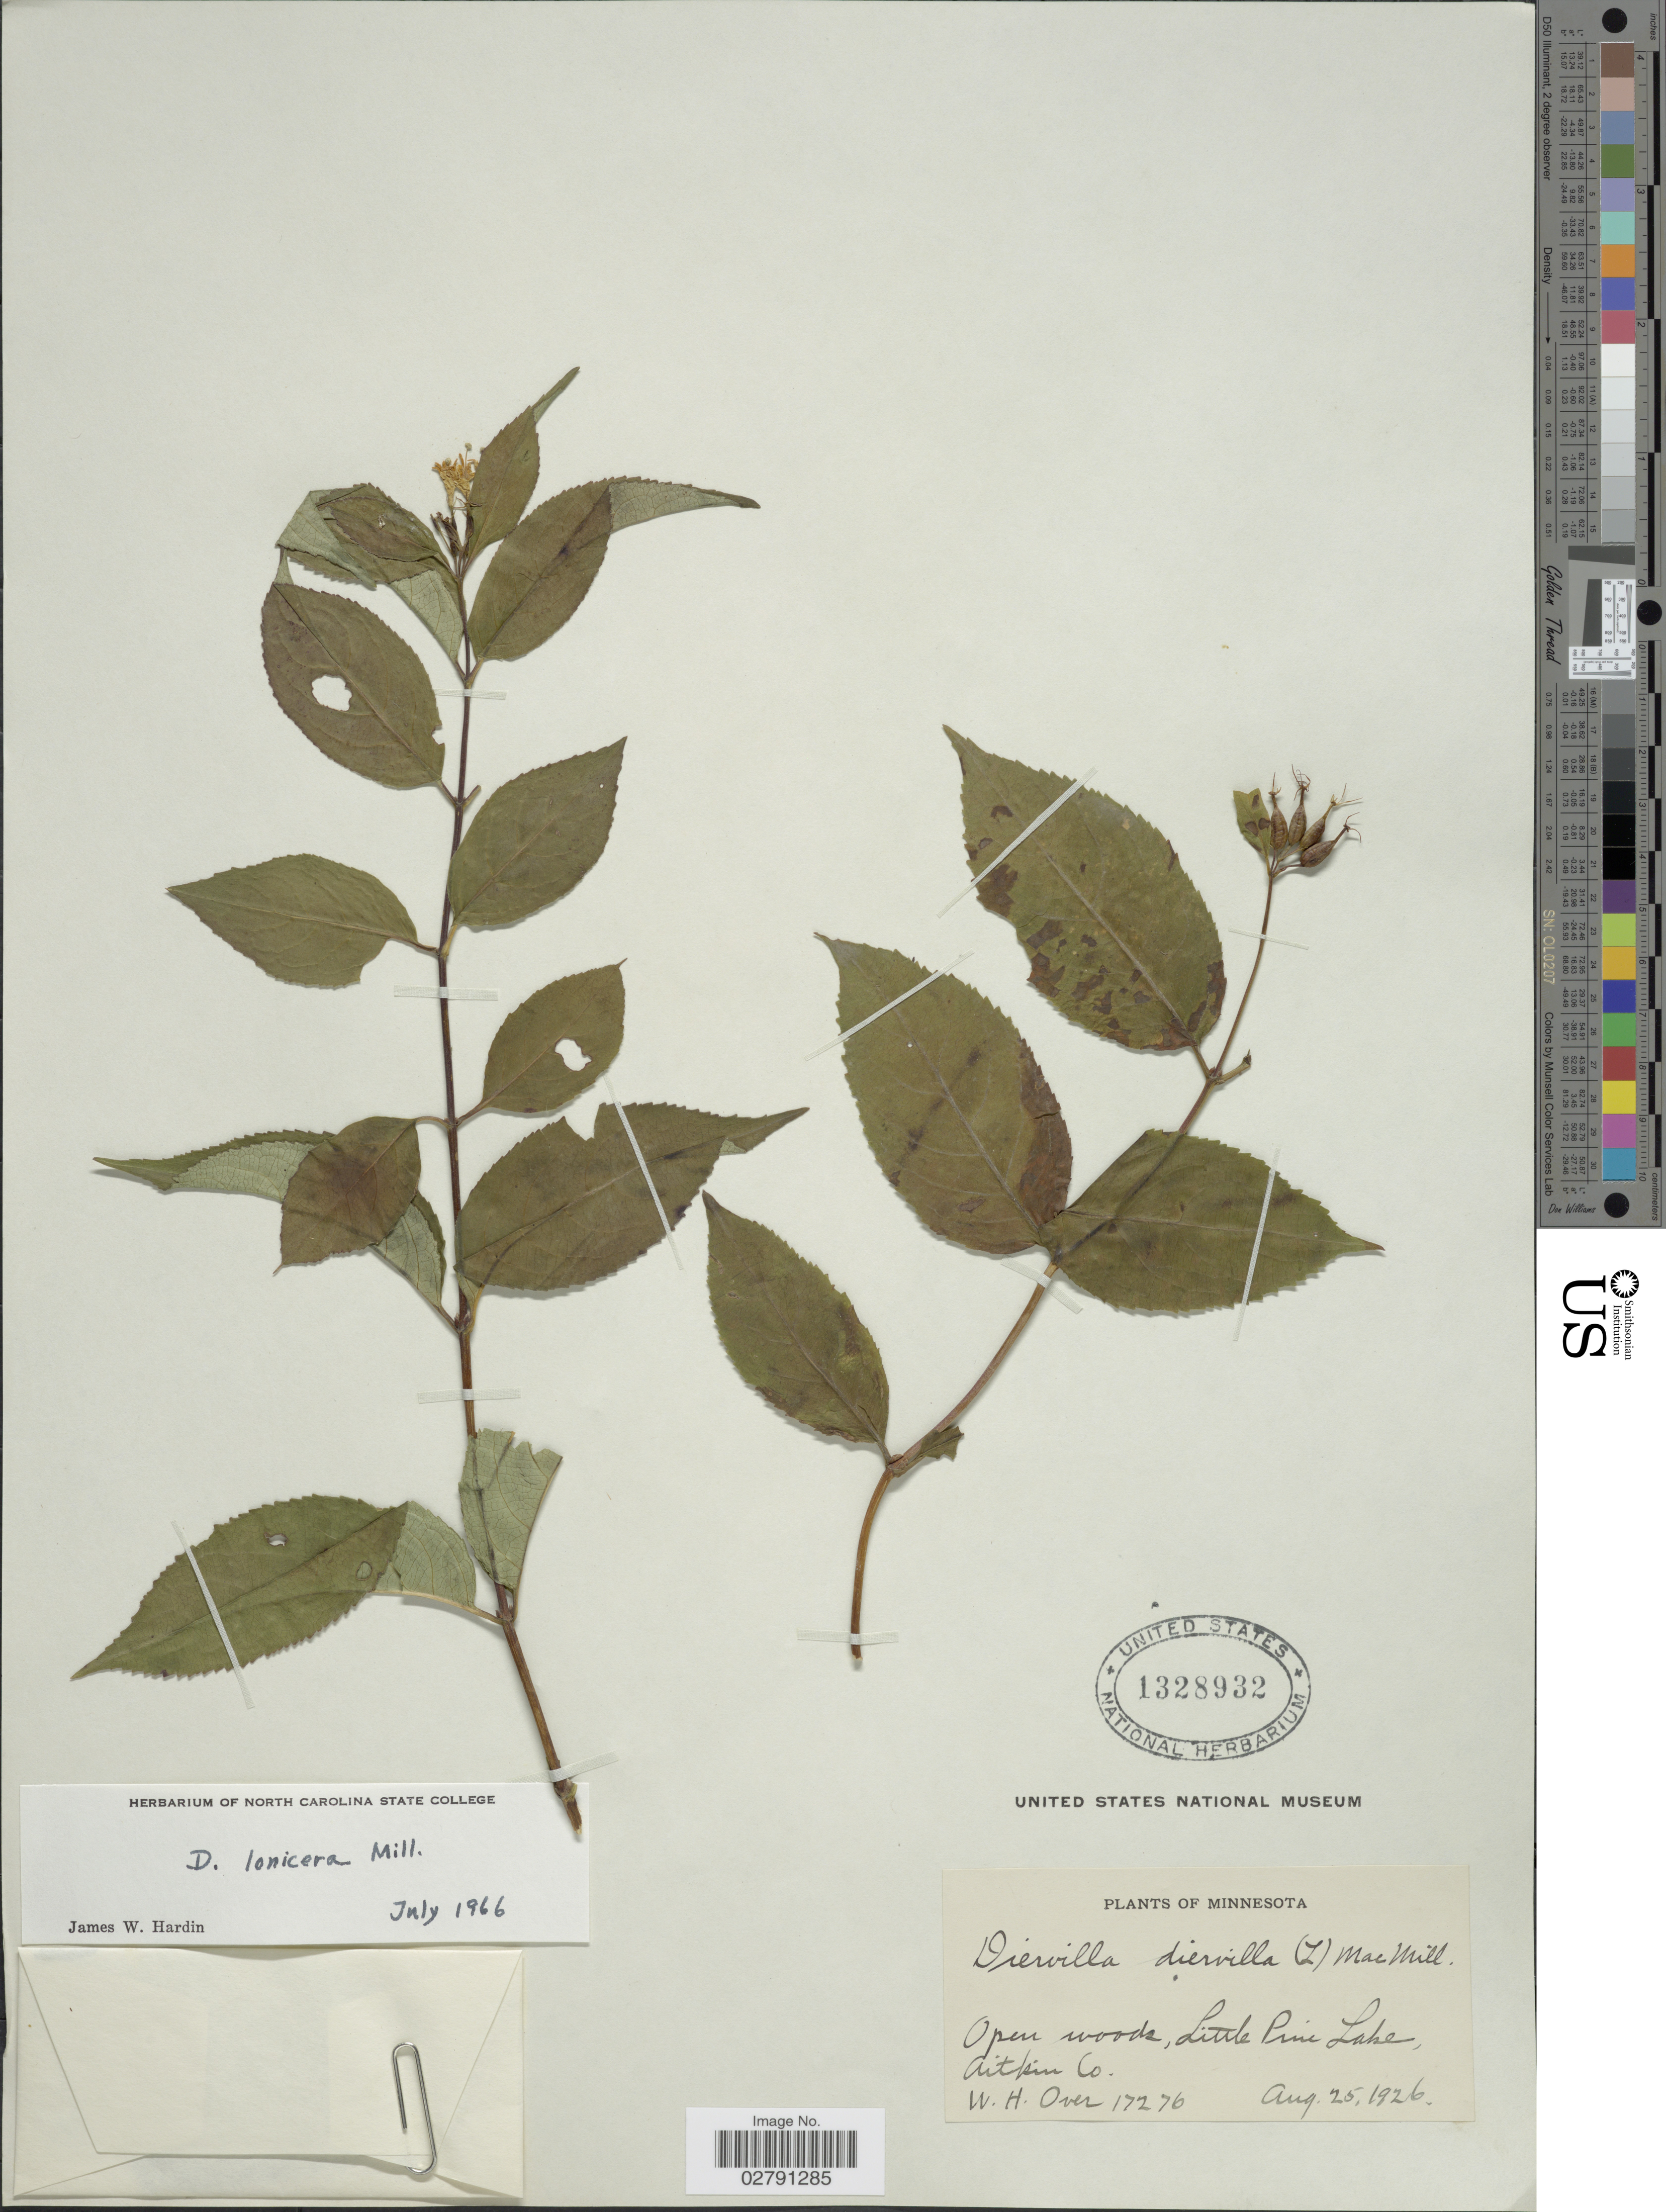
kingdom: Plantae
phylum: Tracheophyta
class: Magnoliopsida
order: Dipsacales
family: Caprifoliaceae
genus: Diervilla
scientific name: Diervilla lonicera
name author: Mill.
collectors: W. Over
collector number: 17276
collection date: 1926-08-25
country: United States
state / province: Minnesota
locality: Little Pine Lake, Aitkin Co.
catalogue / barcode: US 1328932